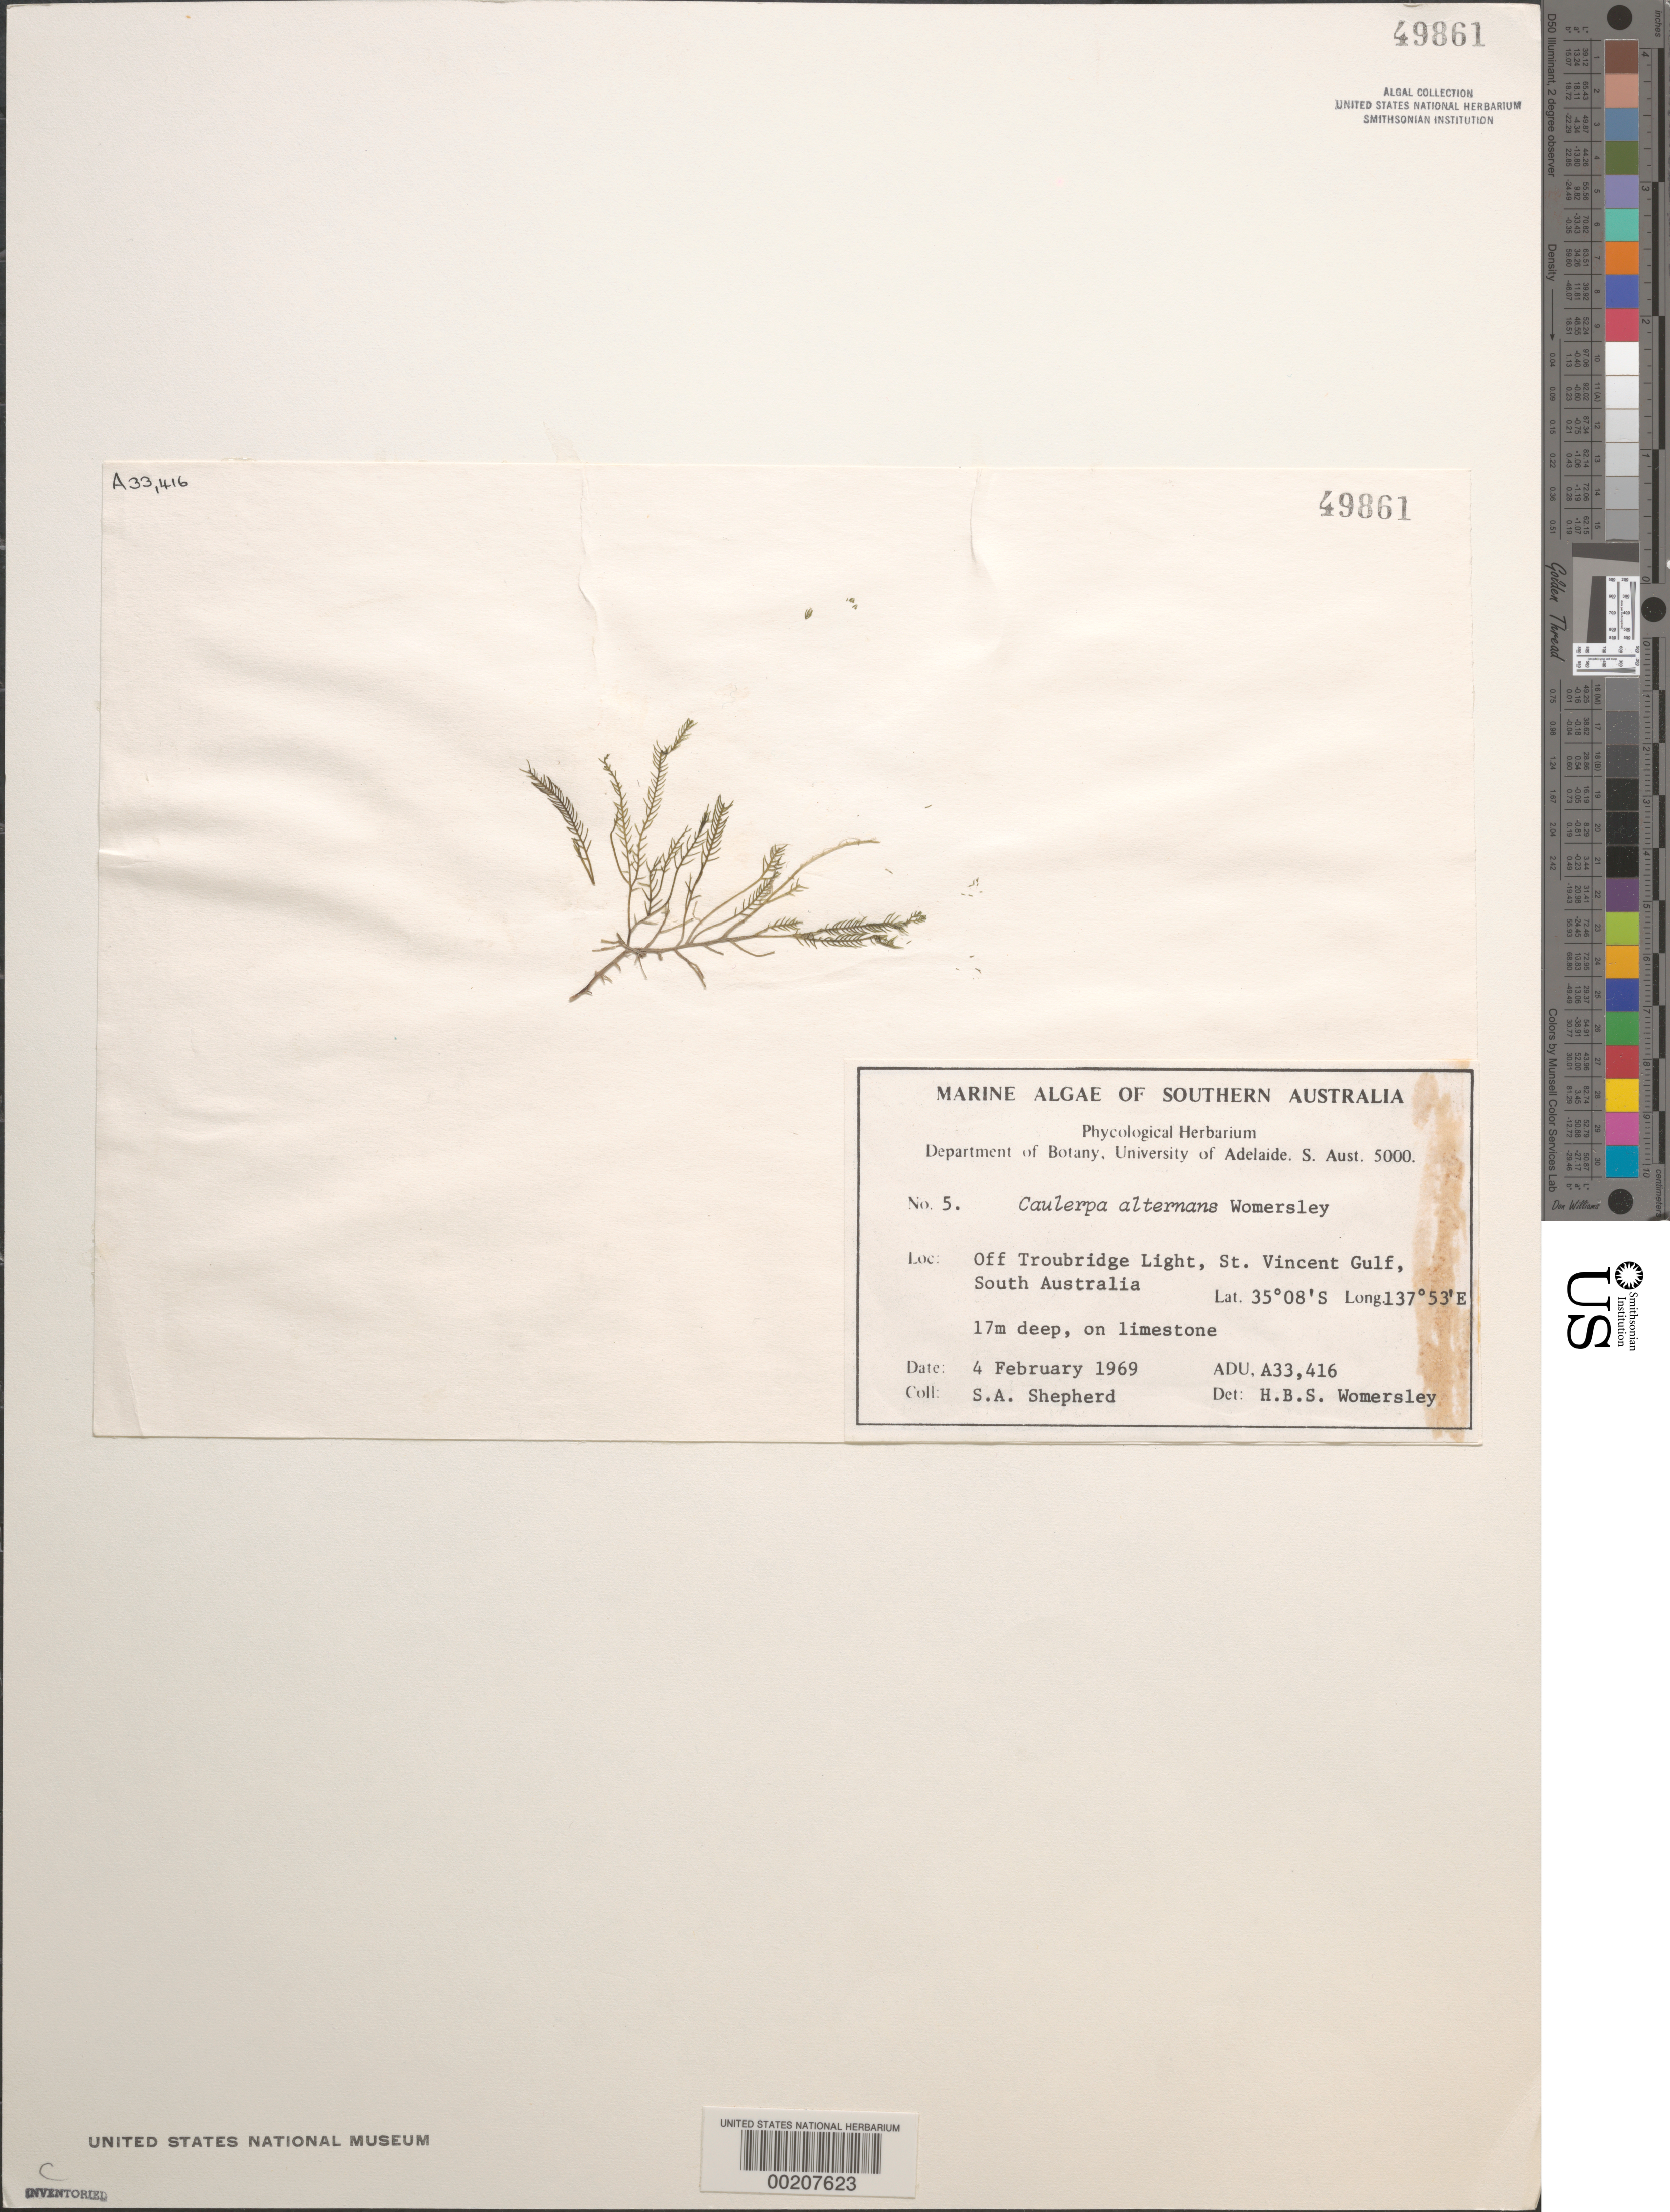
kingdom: Plantae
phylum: Chlorophyta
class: Ulvophyceae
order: Bryopsidales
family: Caulerpaceae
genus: Caulerpa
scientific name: Caulerpa alternans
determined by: Womersley, H. B. S.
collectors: S. Shepherd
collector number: ADU A33416 & 5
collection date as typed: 04 Feb 1969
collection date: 1969-02-04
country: Australia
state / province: South Australia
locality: St. vincent gulf, off troubridge light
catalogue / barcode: US 49861